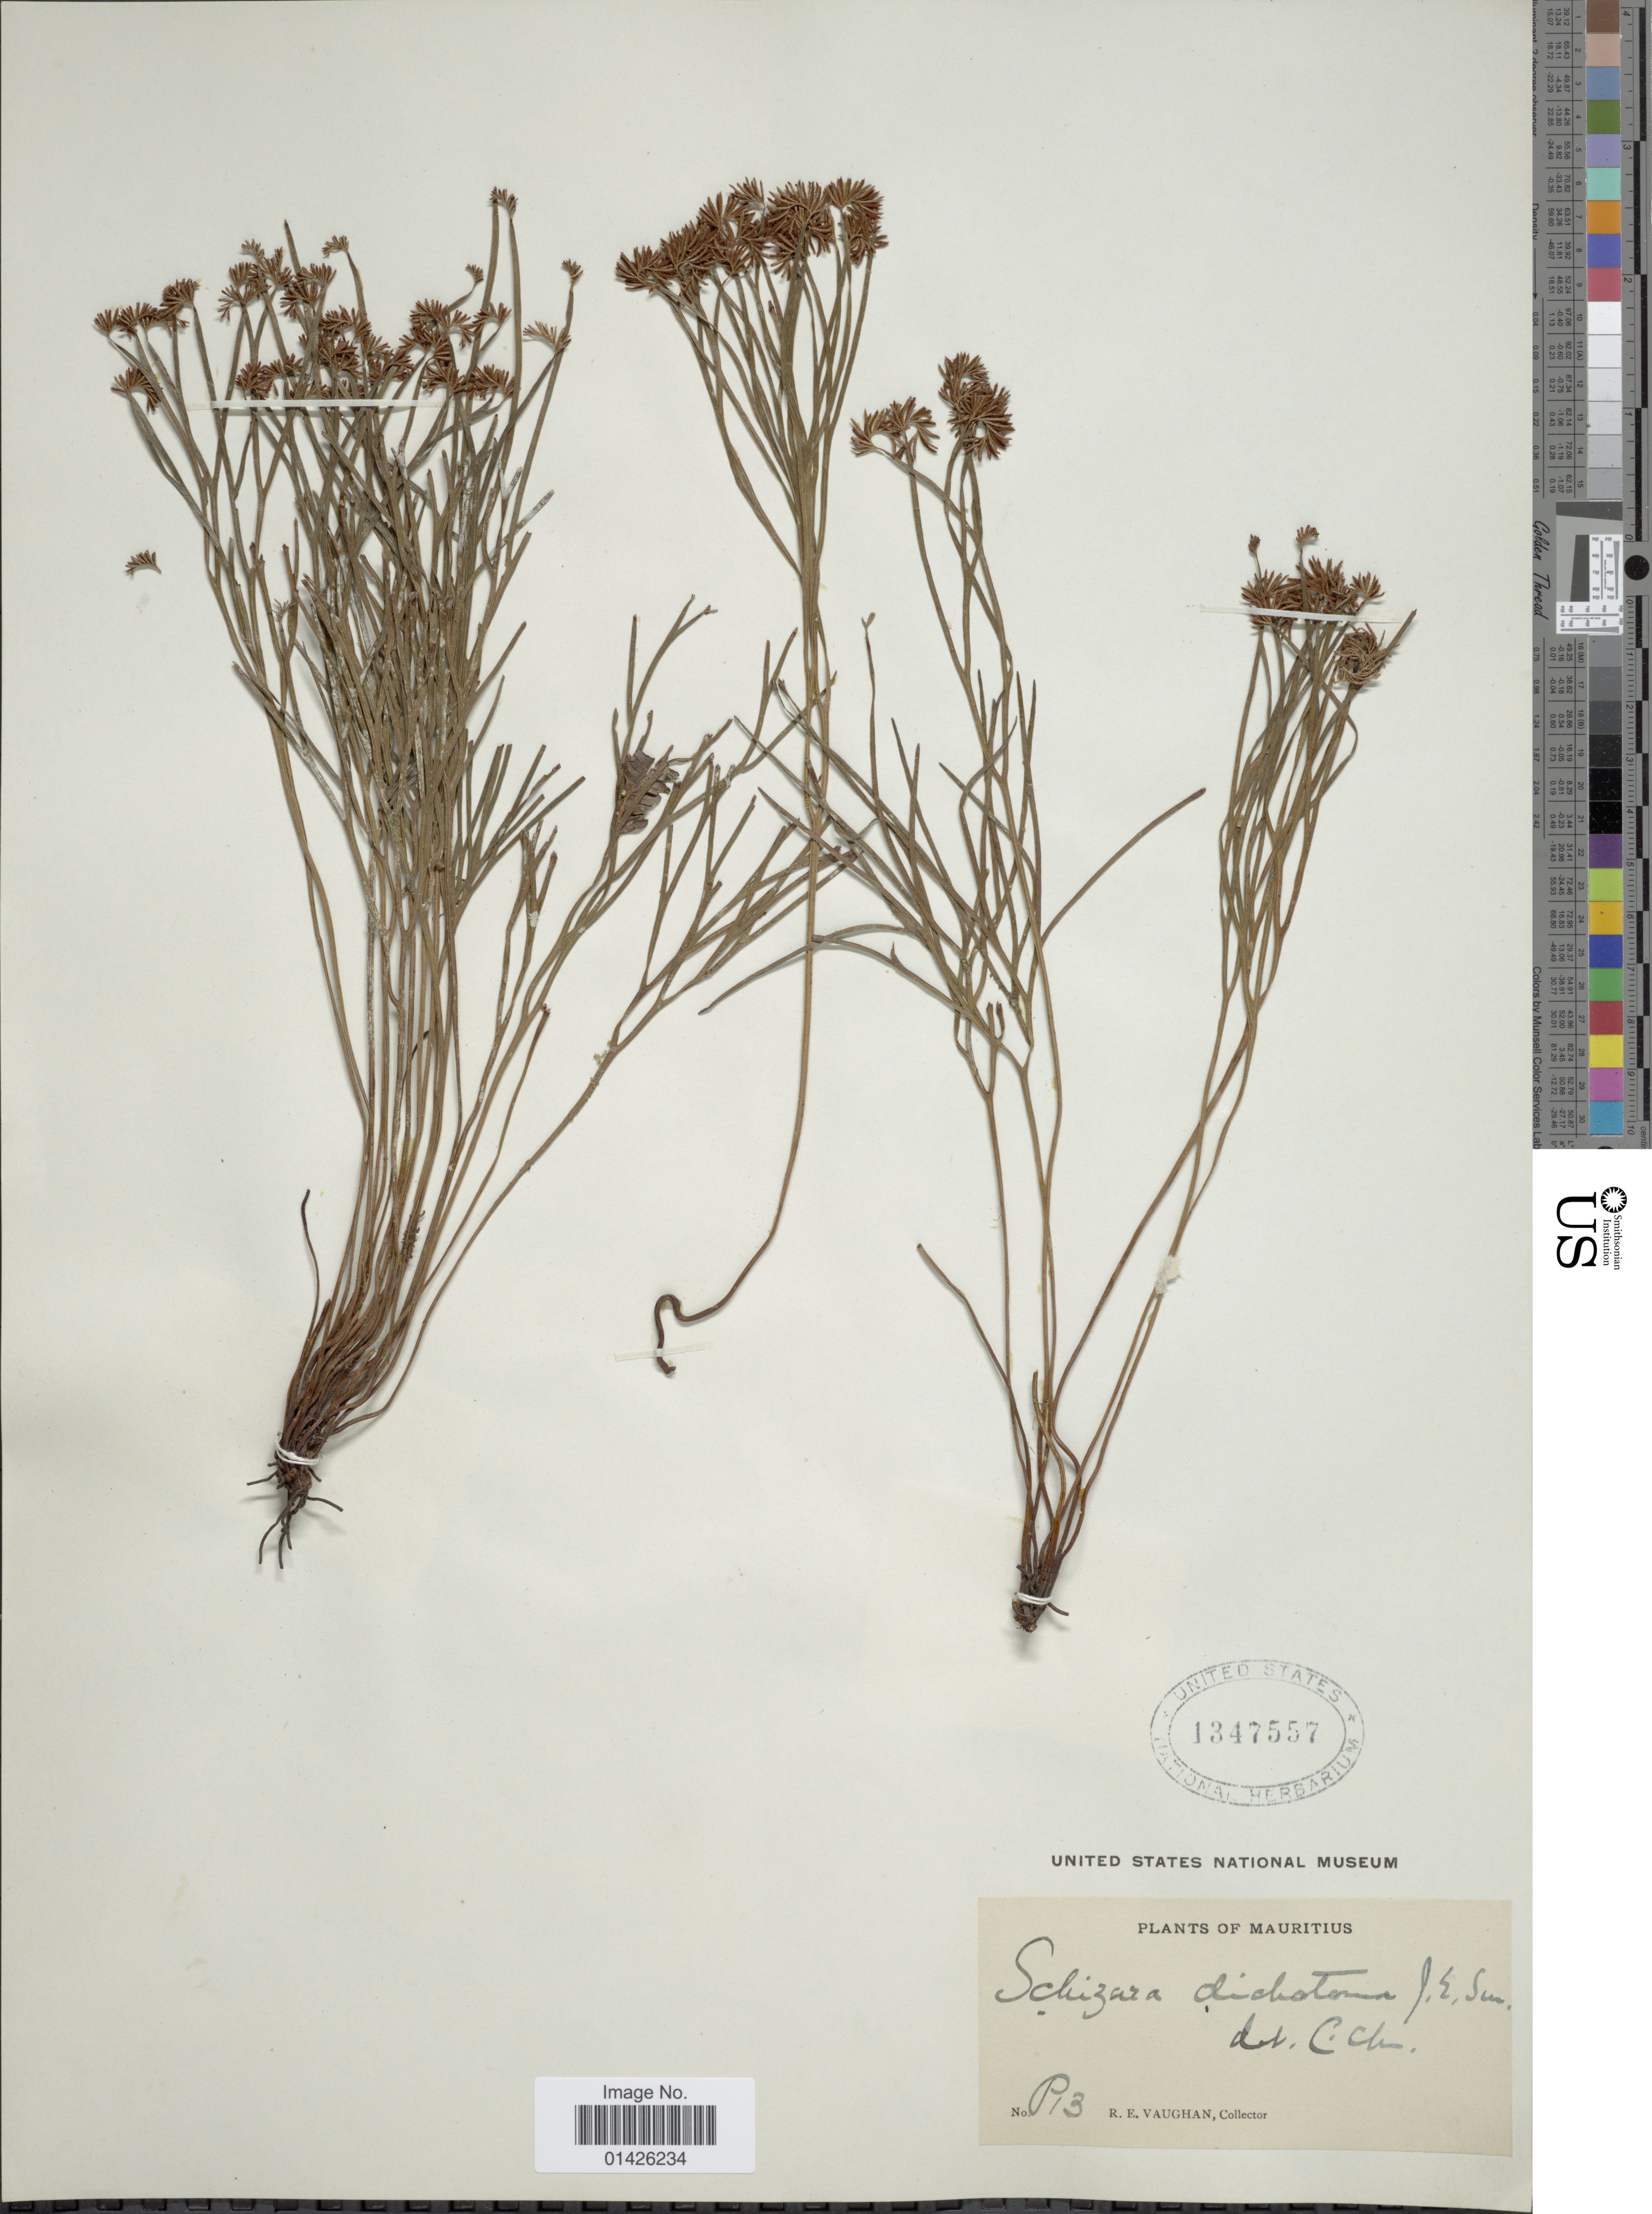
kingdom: Plantae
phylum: Tracheophyta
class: Polypodiopsida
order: Schizaeales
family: Schizaeaceae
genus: Schizaea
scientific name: Schizaea dichotoma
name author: (L.) J. Sm.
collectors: R. Vaughan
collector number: P 13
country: Mauritius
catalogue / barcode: US 1347557